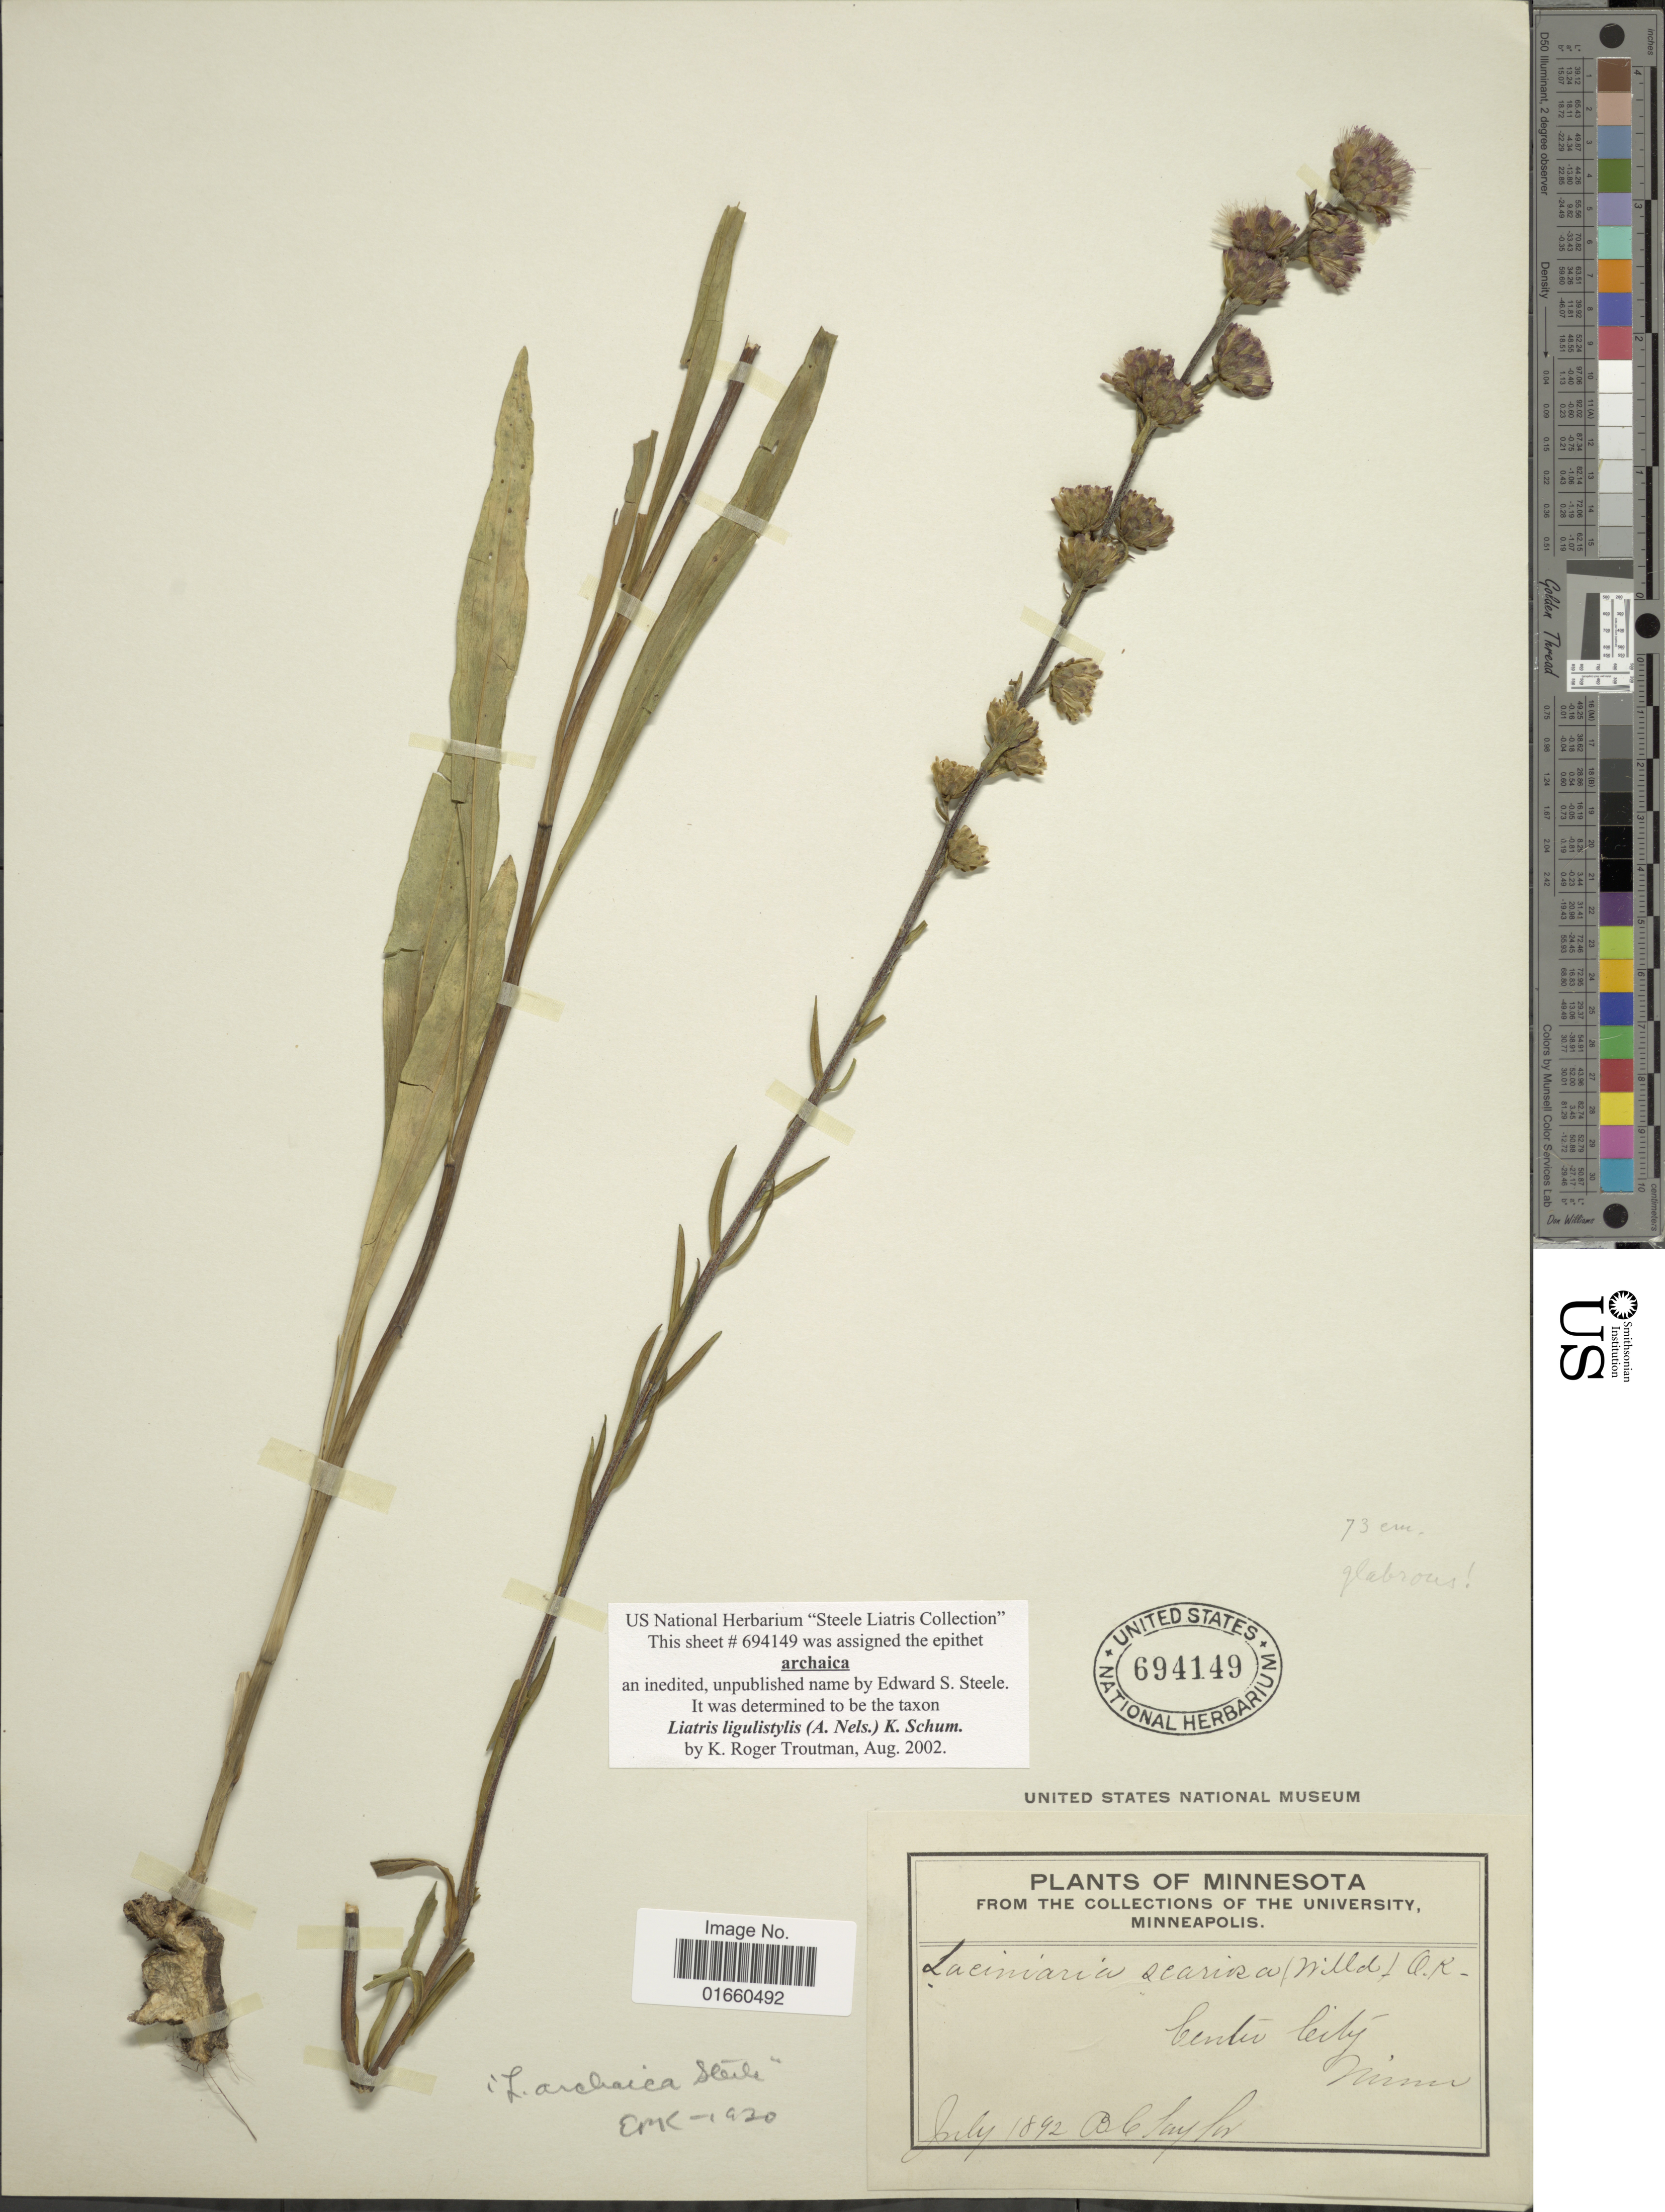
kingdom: Plantae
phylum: Tracheophyta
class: Magnoliopsida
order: Asterales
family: Asteraceae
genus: Liatris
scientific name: Liatris ligulistylis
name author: (A. Nelson) K. Schum.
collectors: B. C. Taylor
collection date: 1892-07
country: United States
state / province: Minnesota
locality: Center City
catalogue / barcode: US 694149